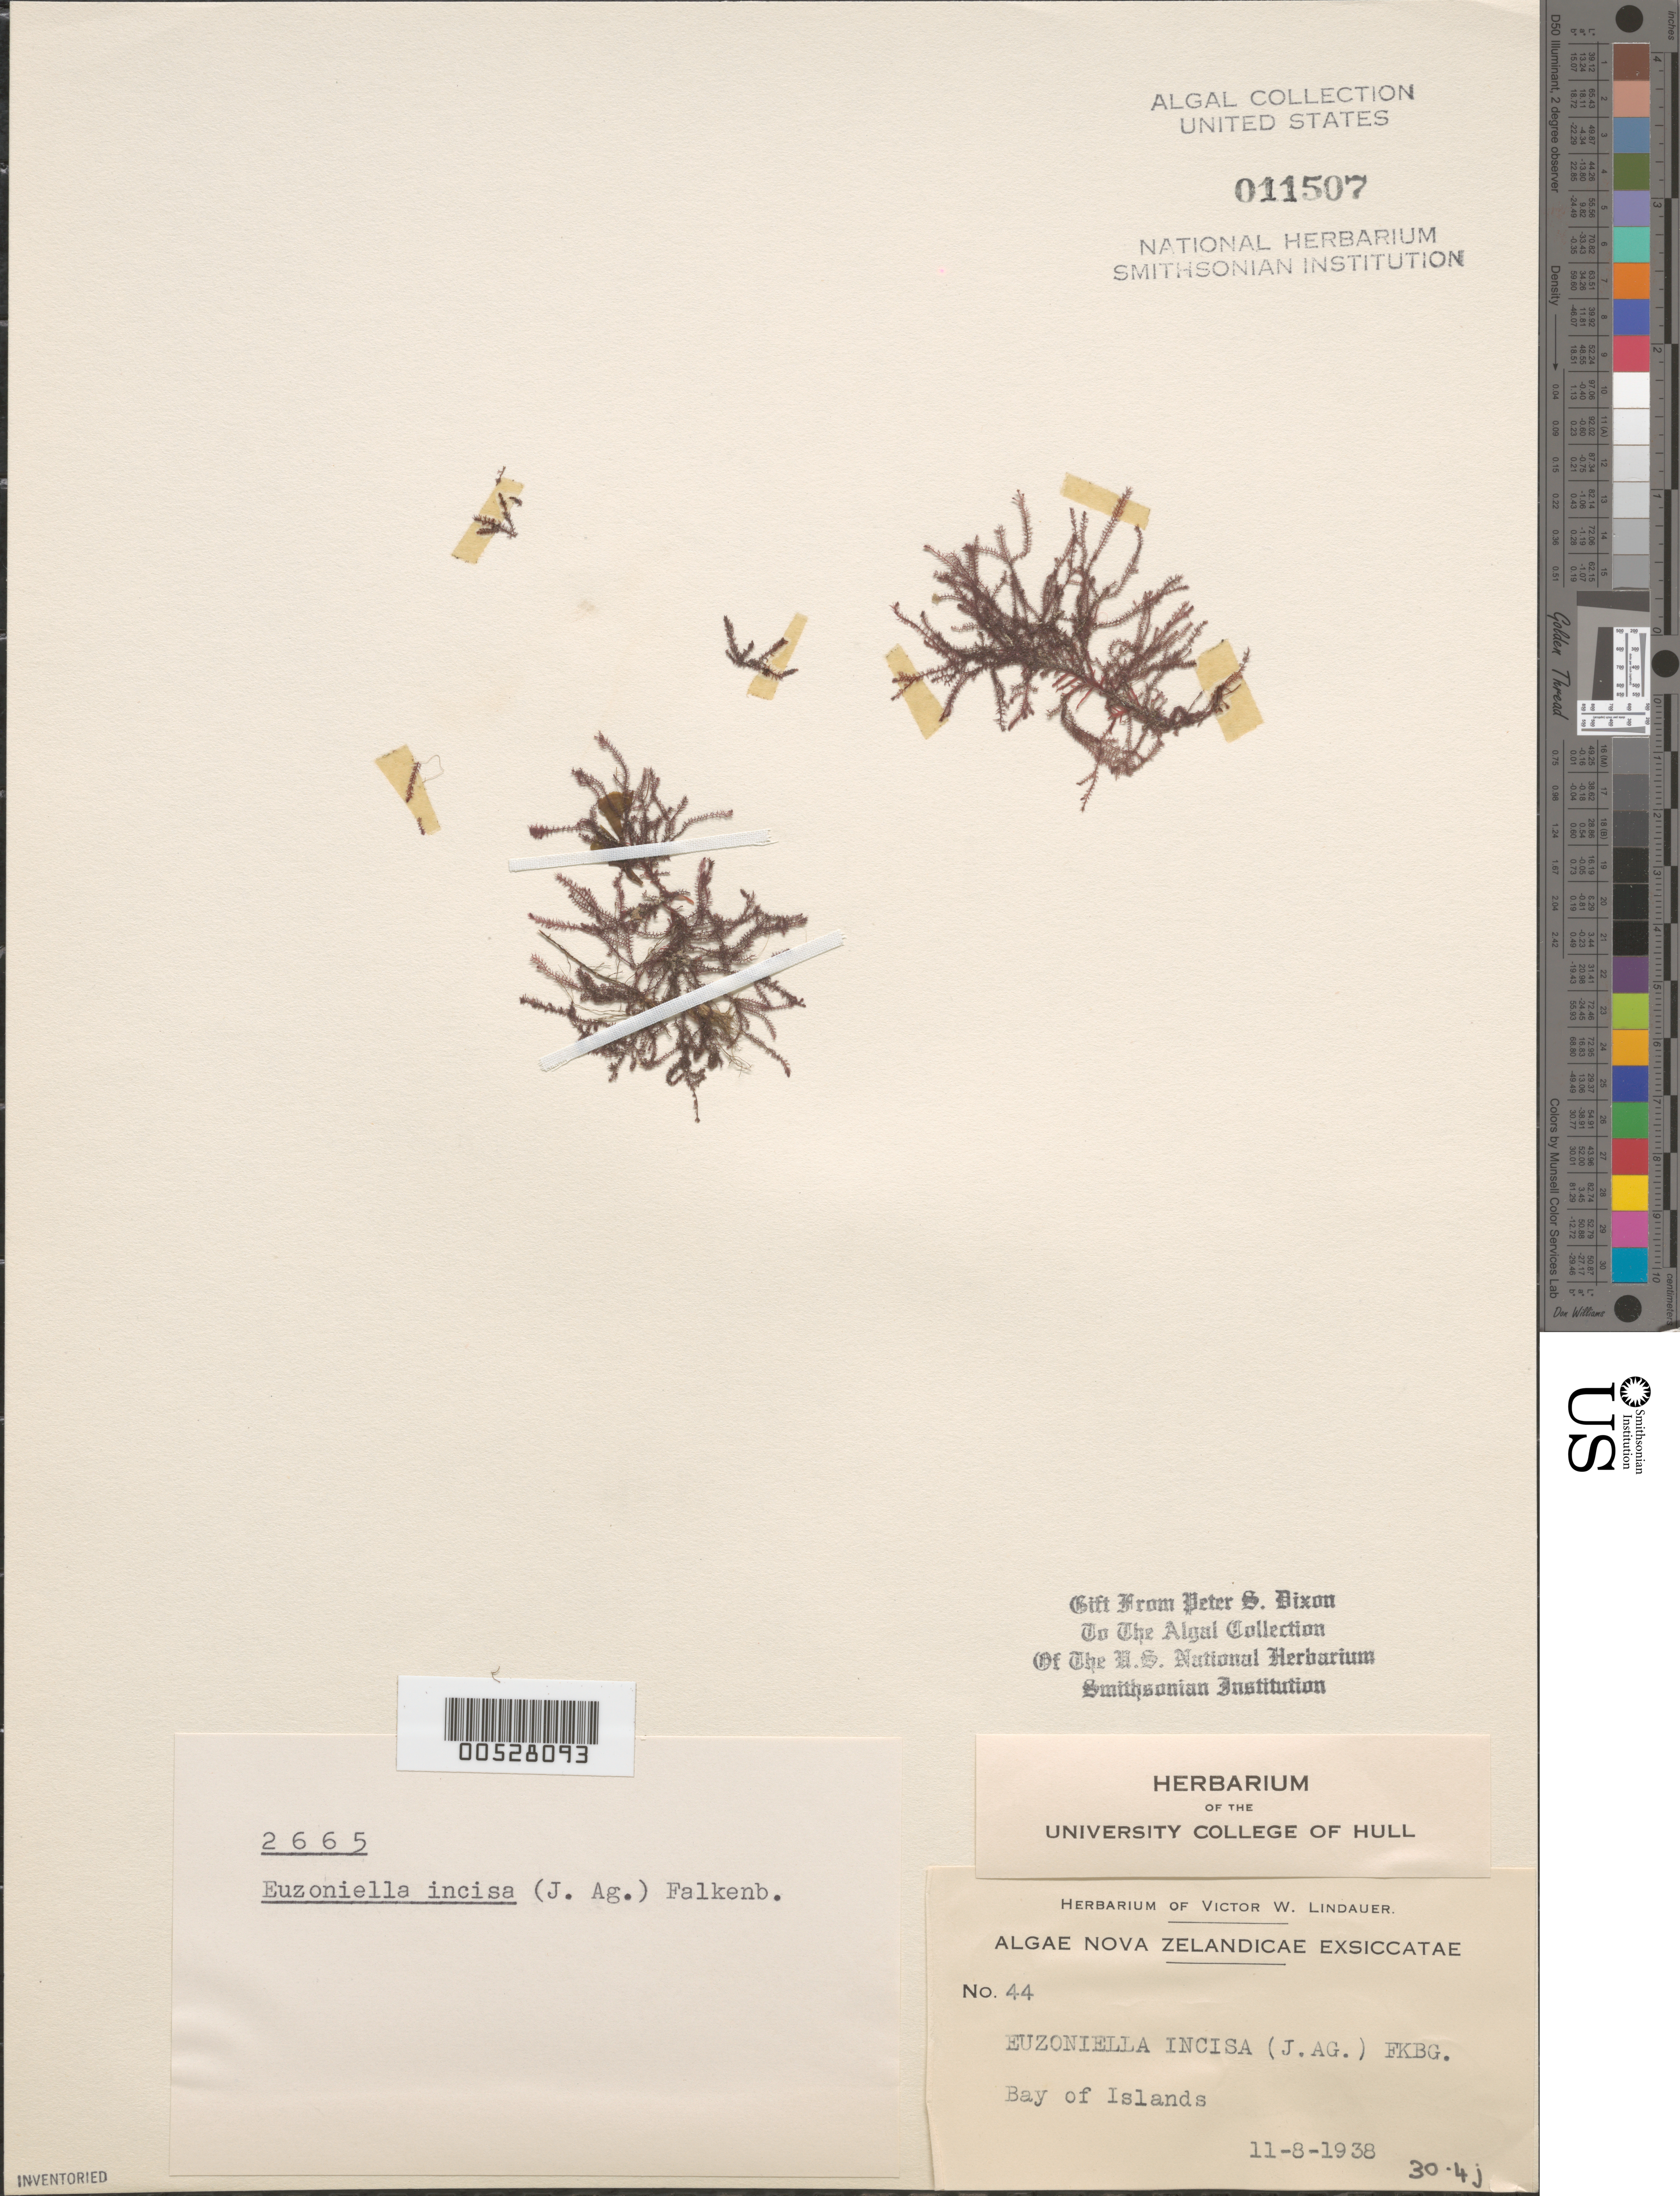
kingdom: Plantae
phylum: Rhodophyta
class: Florideophyceae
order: Ceramiales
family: Rhodomelaceae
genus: Dasyclonium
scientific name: Dasyclonium incisum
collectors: V. Lindauer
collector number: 44 & PSD 2665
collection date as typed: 11 Aug 1938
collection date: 1938-08-11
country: New Zealand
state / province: Northland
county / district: Far North District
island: North Island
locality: Bay of Islands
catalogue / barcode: US 11507